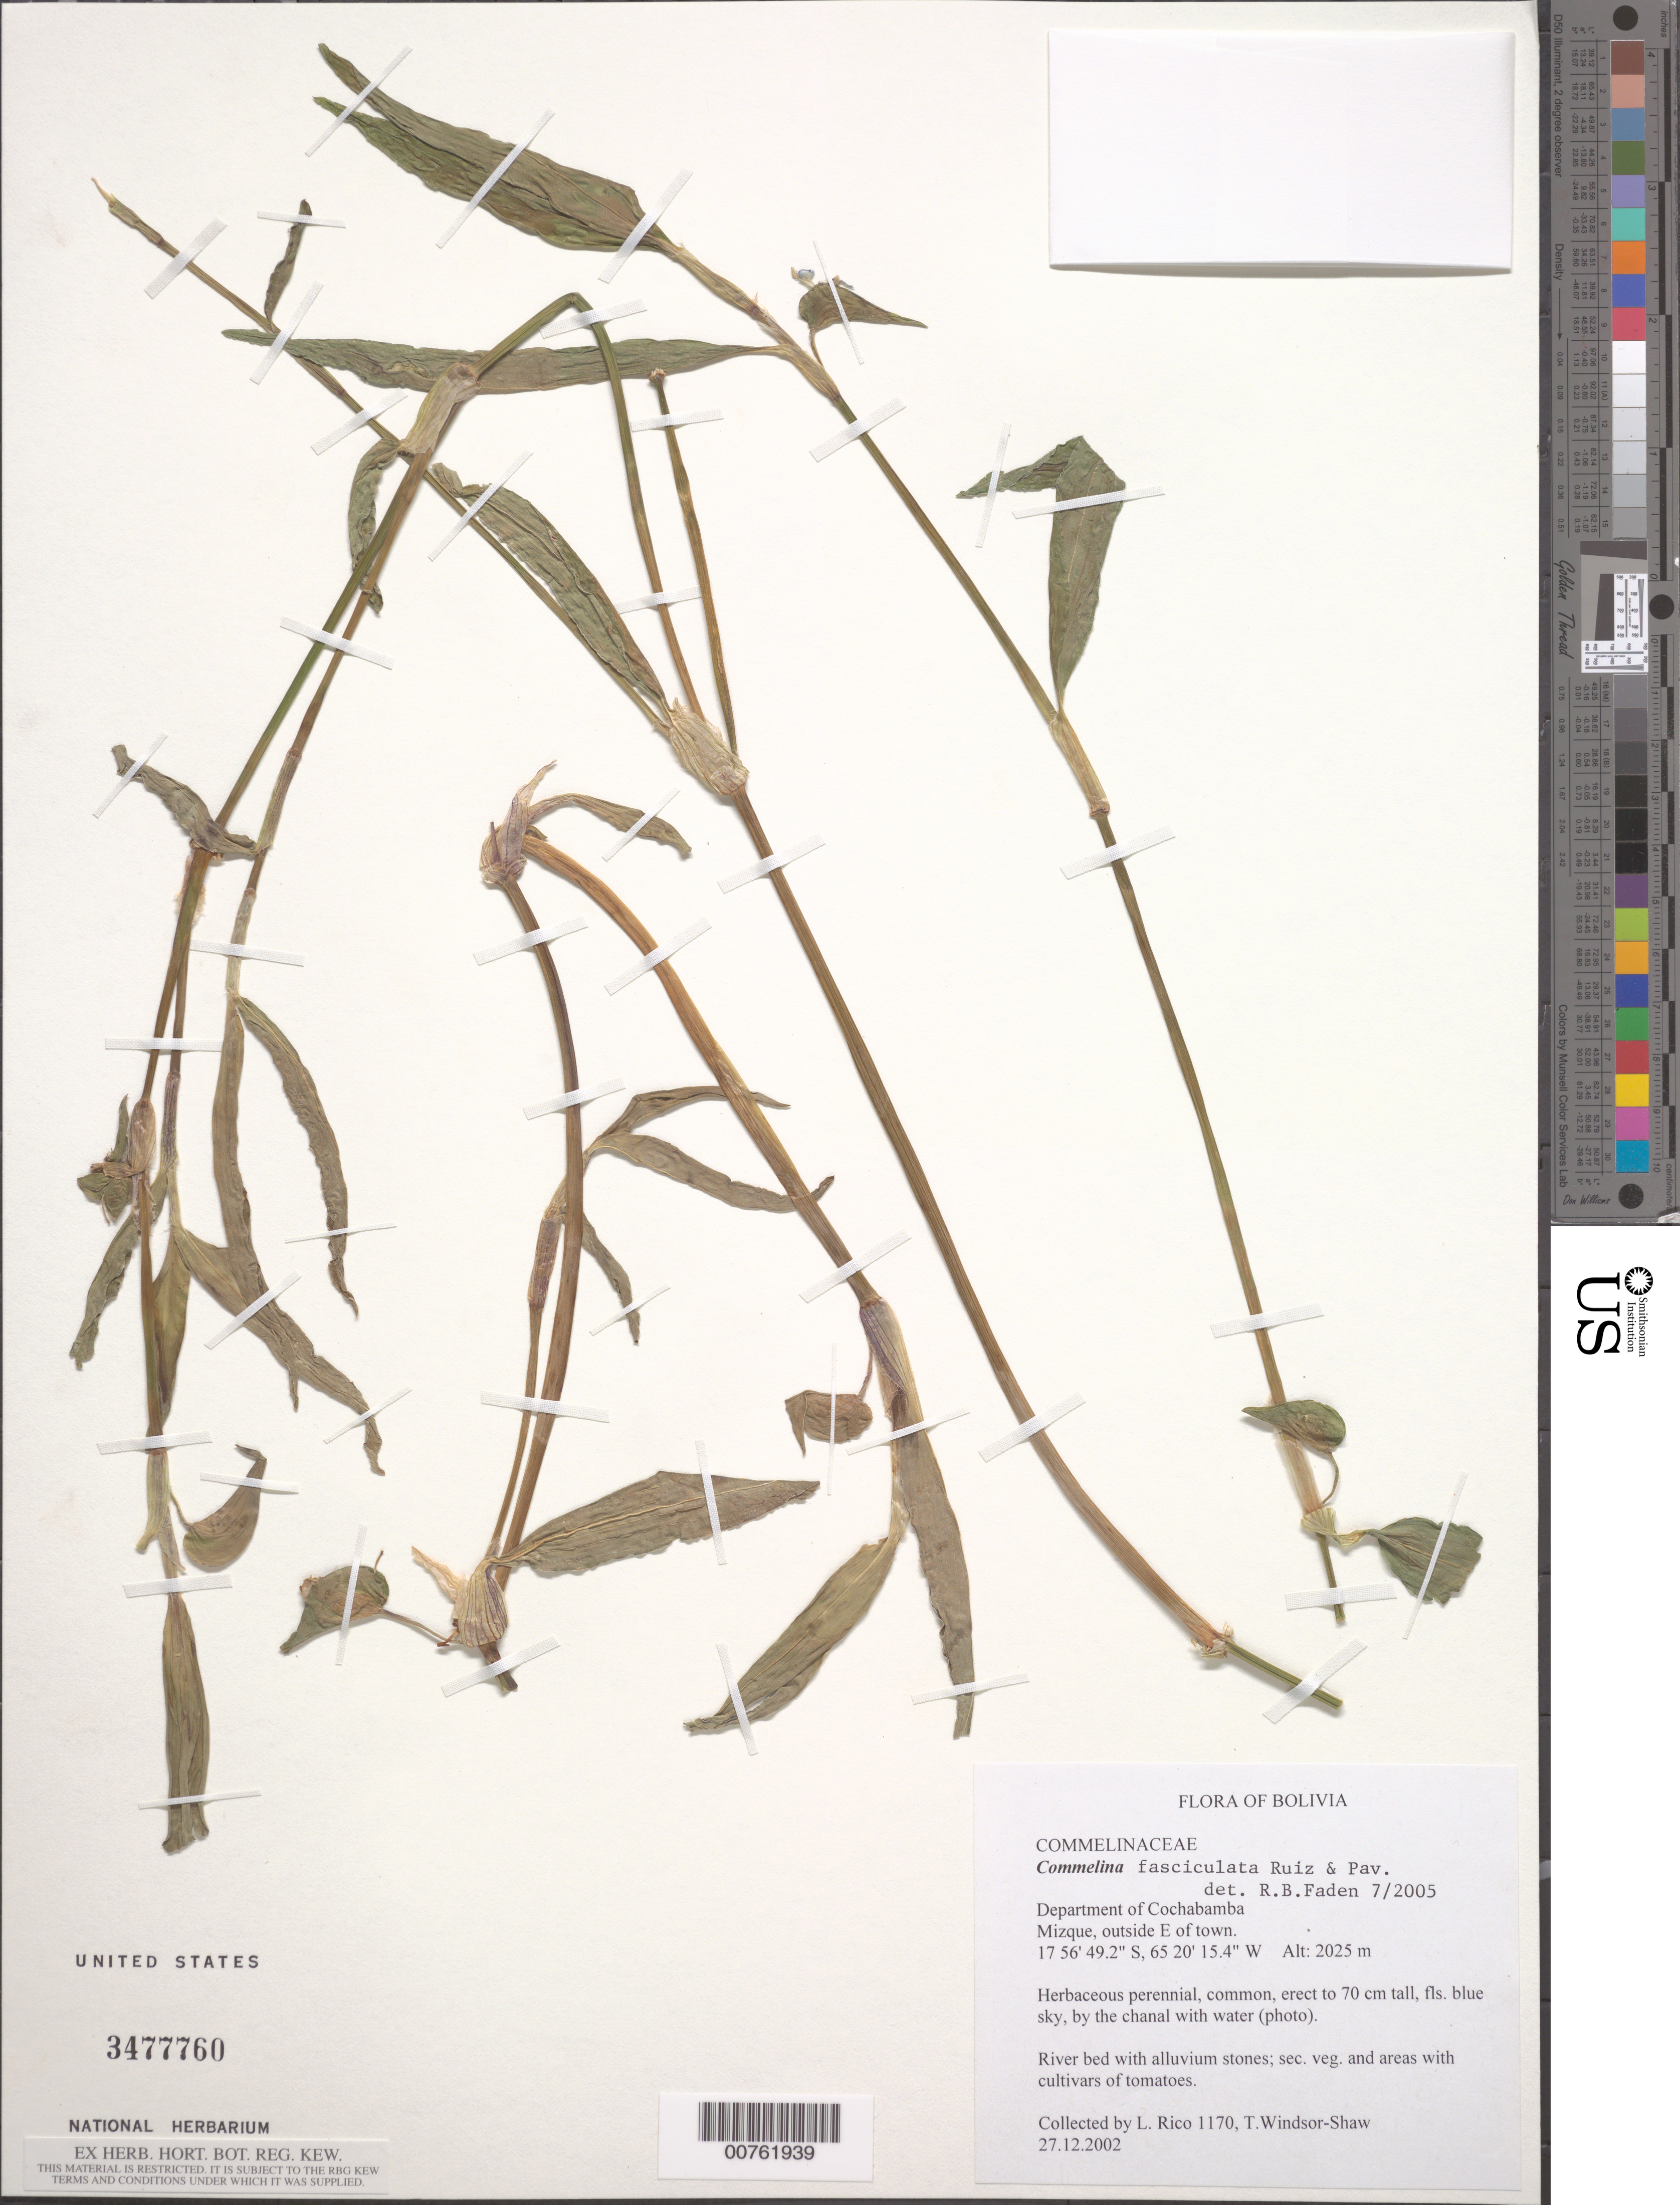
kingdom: Plantae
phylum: Tracheophyta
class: Liliopsida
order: Commelinales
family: Commelinaceae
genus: Commelina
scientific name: Commelina fasciculata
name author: Ruiz & Pav.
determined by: Faden, Robert B., (US), Smithsonian Institution - National Museum of Natural History (UNITED STATES)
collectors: M. Rico Arce et al.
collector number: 1170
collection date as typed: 27 Dec 2002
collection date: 2002-12-27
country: Bolivia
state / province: Cochabamba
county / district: Carrasco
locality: Mizque, outside E of town.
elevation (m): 2025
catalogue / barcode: US 3477760